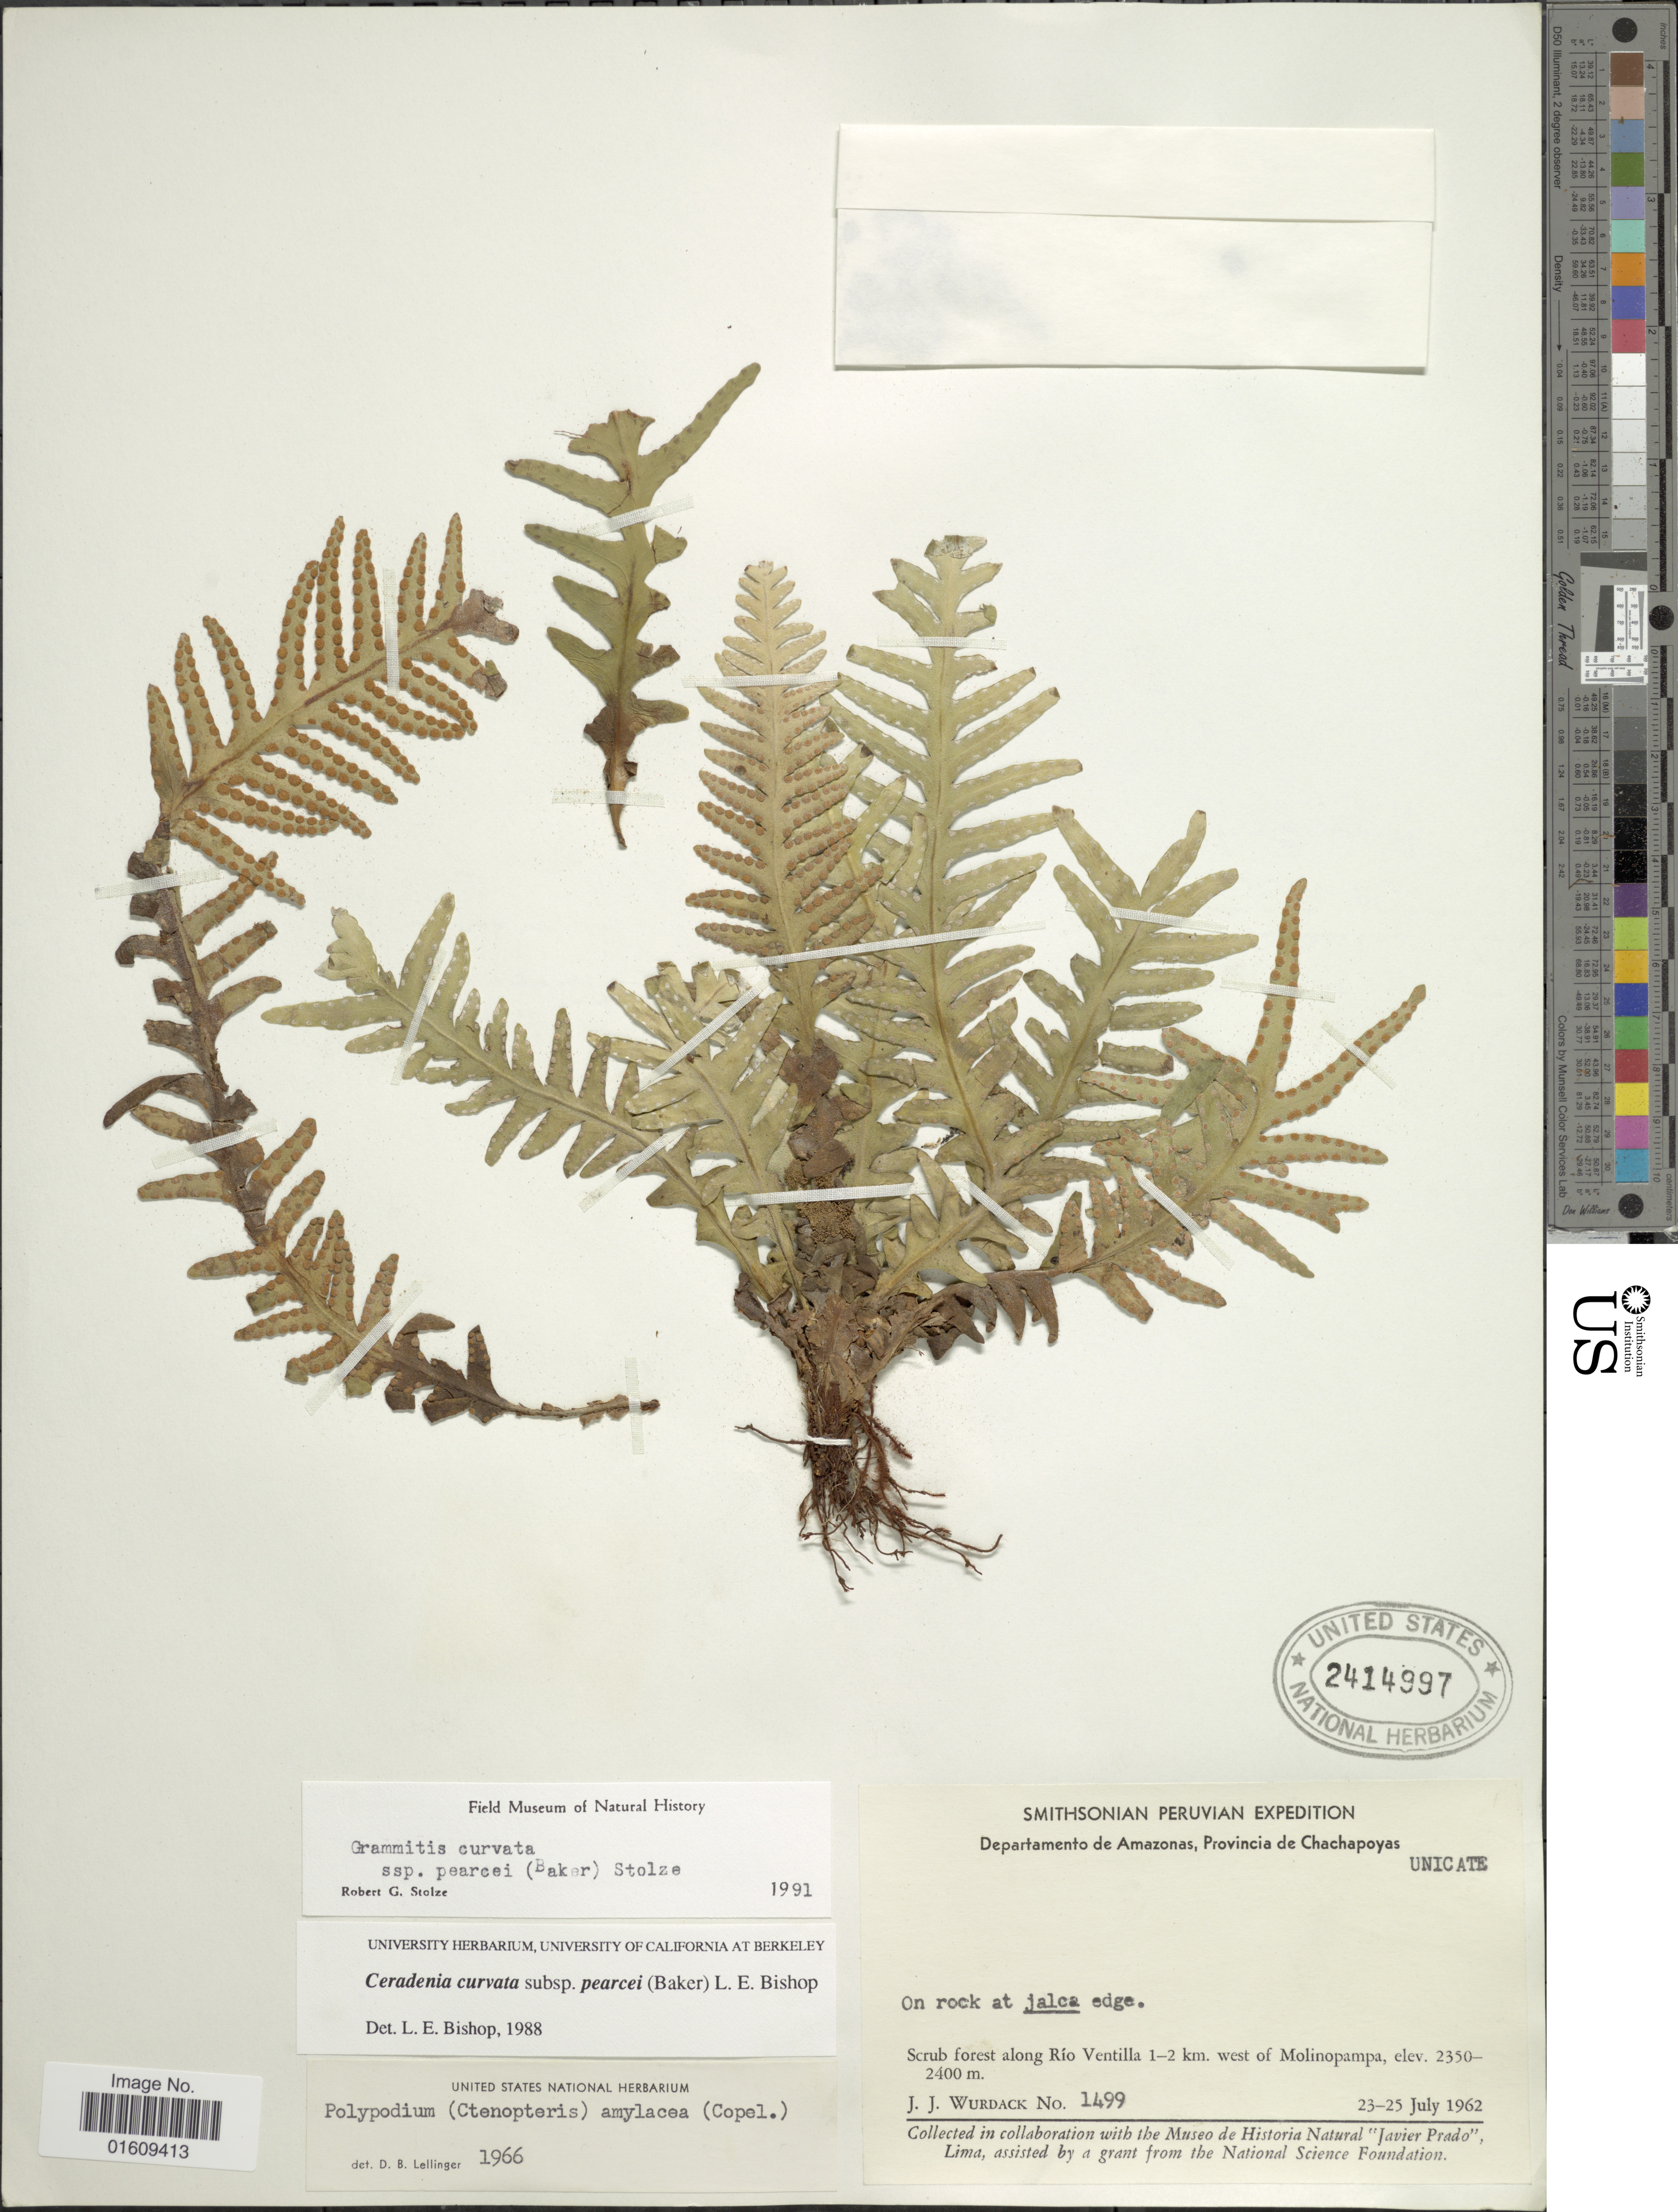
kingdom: Plantae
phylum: Tracheophyta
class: Polypodiopsida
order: Polypodiales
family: Polypodiaceae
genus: Ceradenia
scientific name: Ceradenia curvata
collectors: J. J. Wurdack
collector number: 1499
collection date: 1962-07-23/1962-07-25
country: Peru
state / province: Amazonas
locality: Departamento de Amazonas, Provincia de Chachapoyas, Scrub forest along Río Ventilla 1-2 km. west of Molinopampa.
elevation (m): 2350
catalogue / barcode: US 2414997